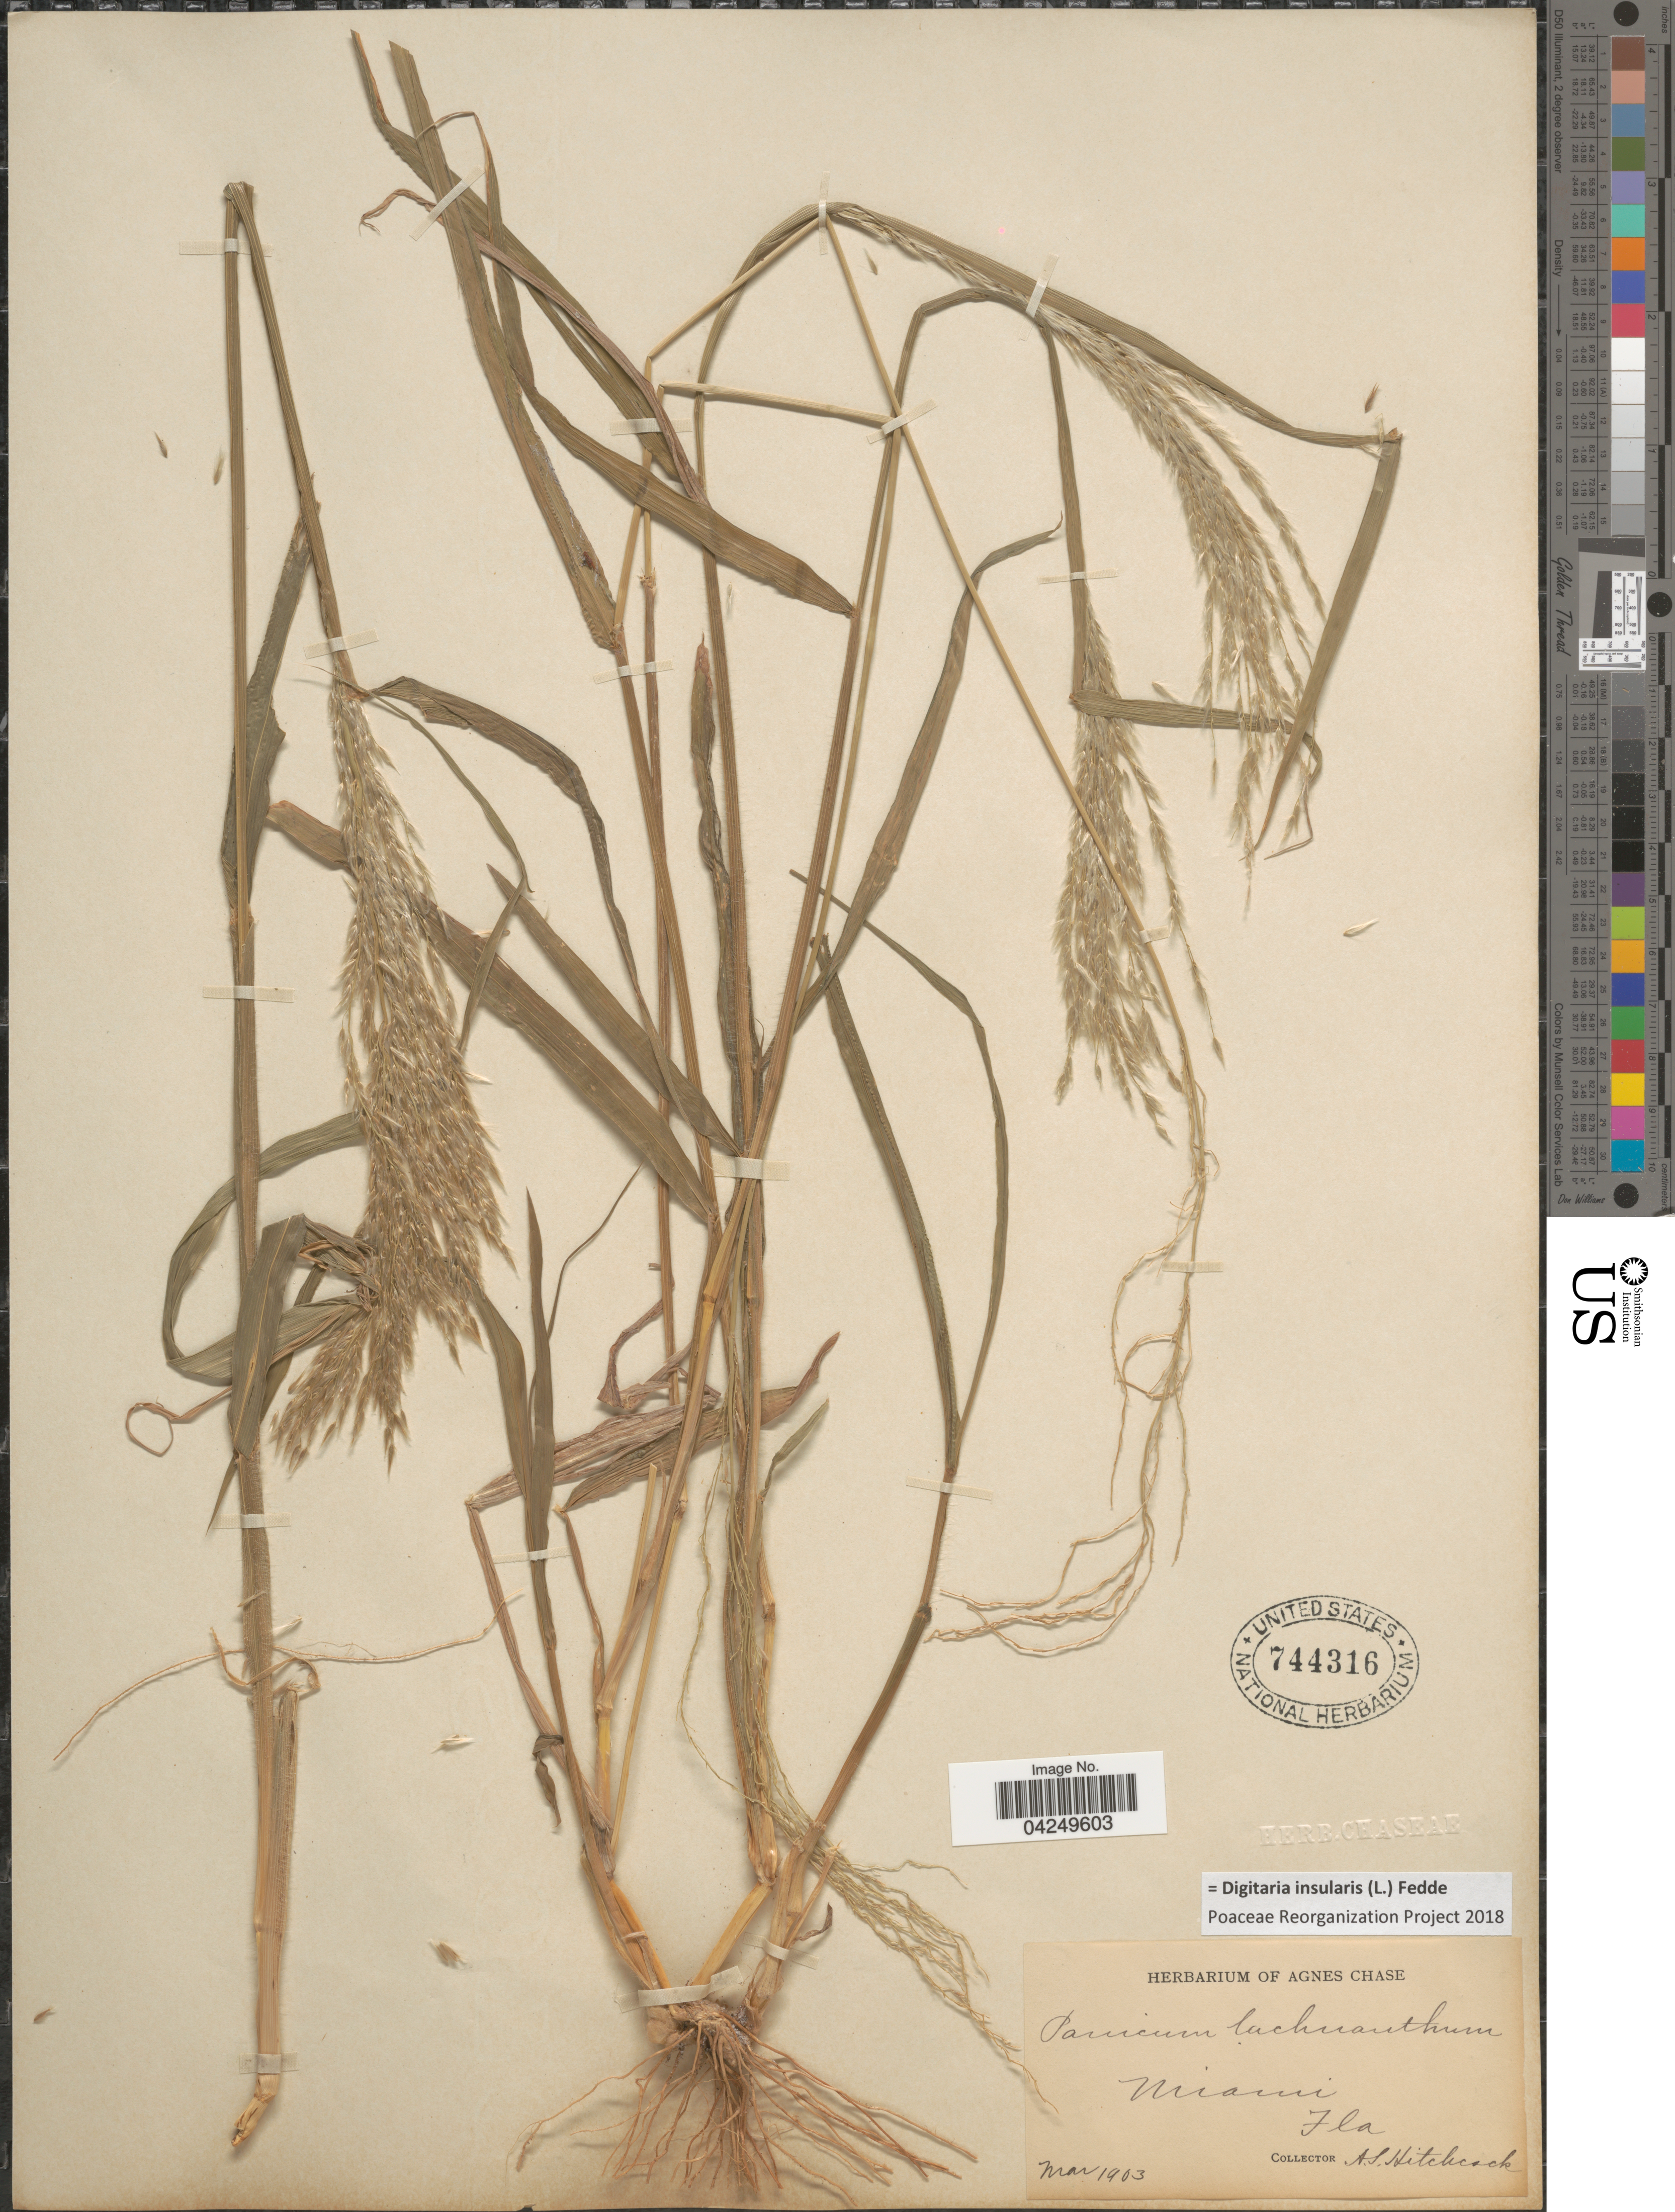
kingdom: Plantae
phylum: Tracheophyta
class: Liliopsida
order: Poales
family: Poaceae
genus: Digitaria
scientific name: Digitaria insularis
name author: (L.) Fedde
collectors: A. S. Hitchcock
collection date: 1903-03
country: United States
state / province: Florida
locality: Miami.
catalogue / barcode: US 744316